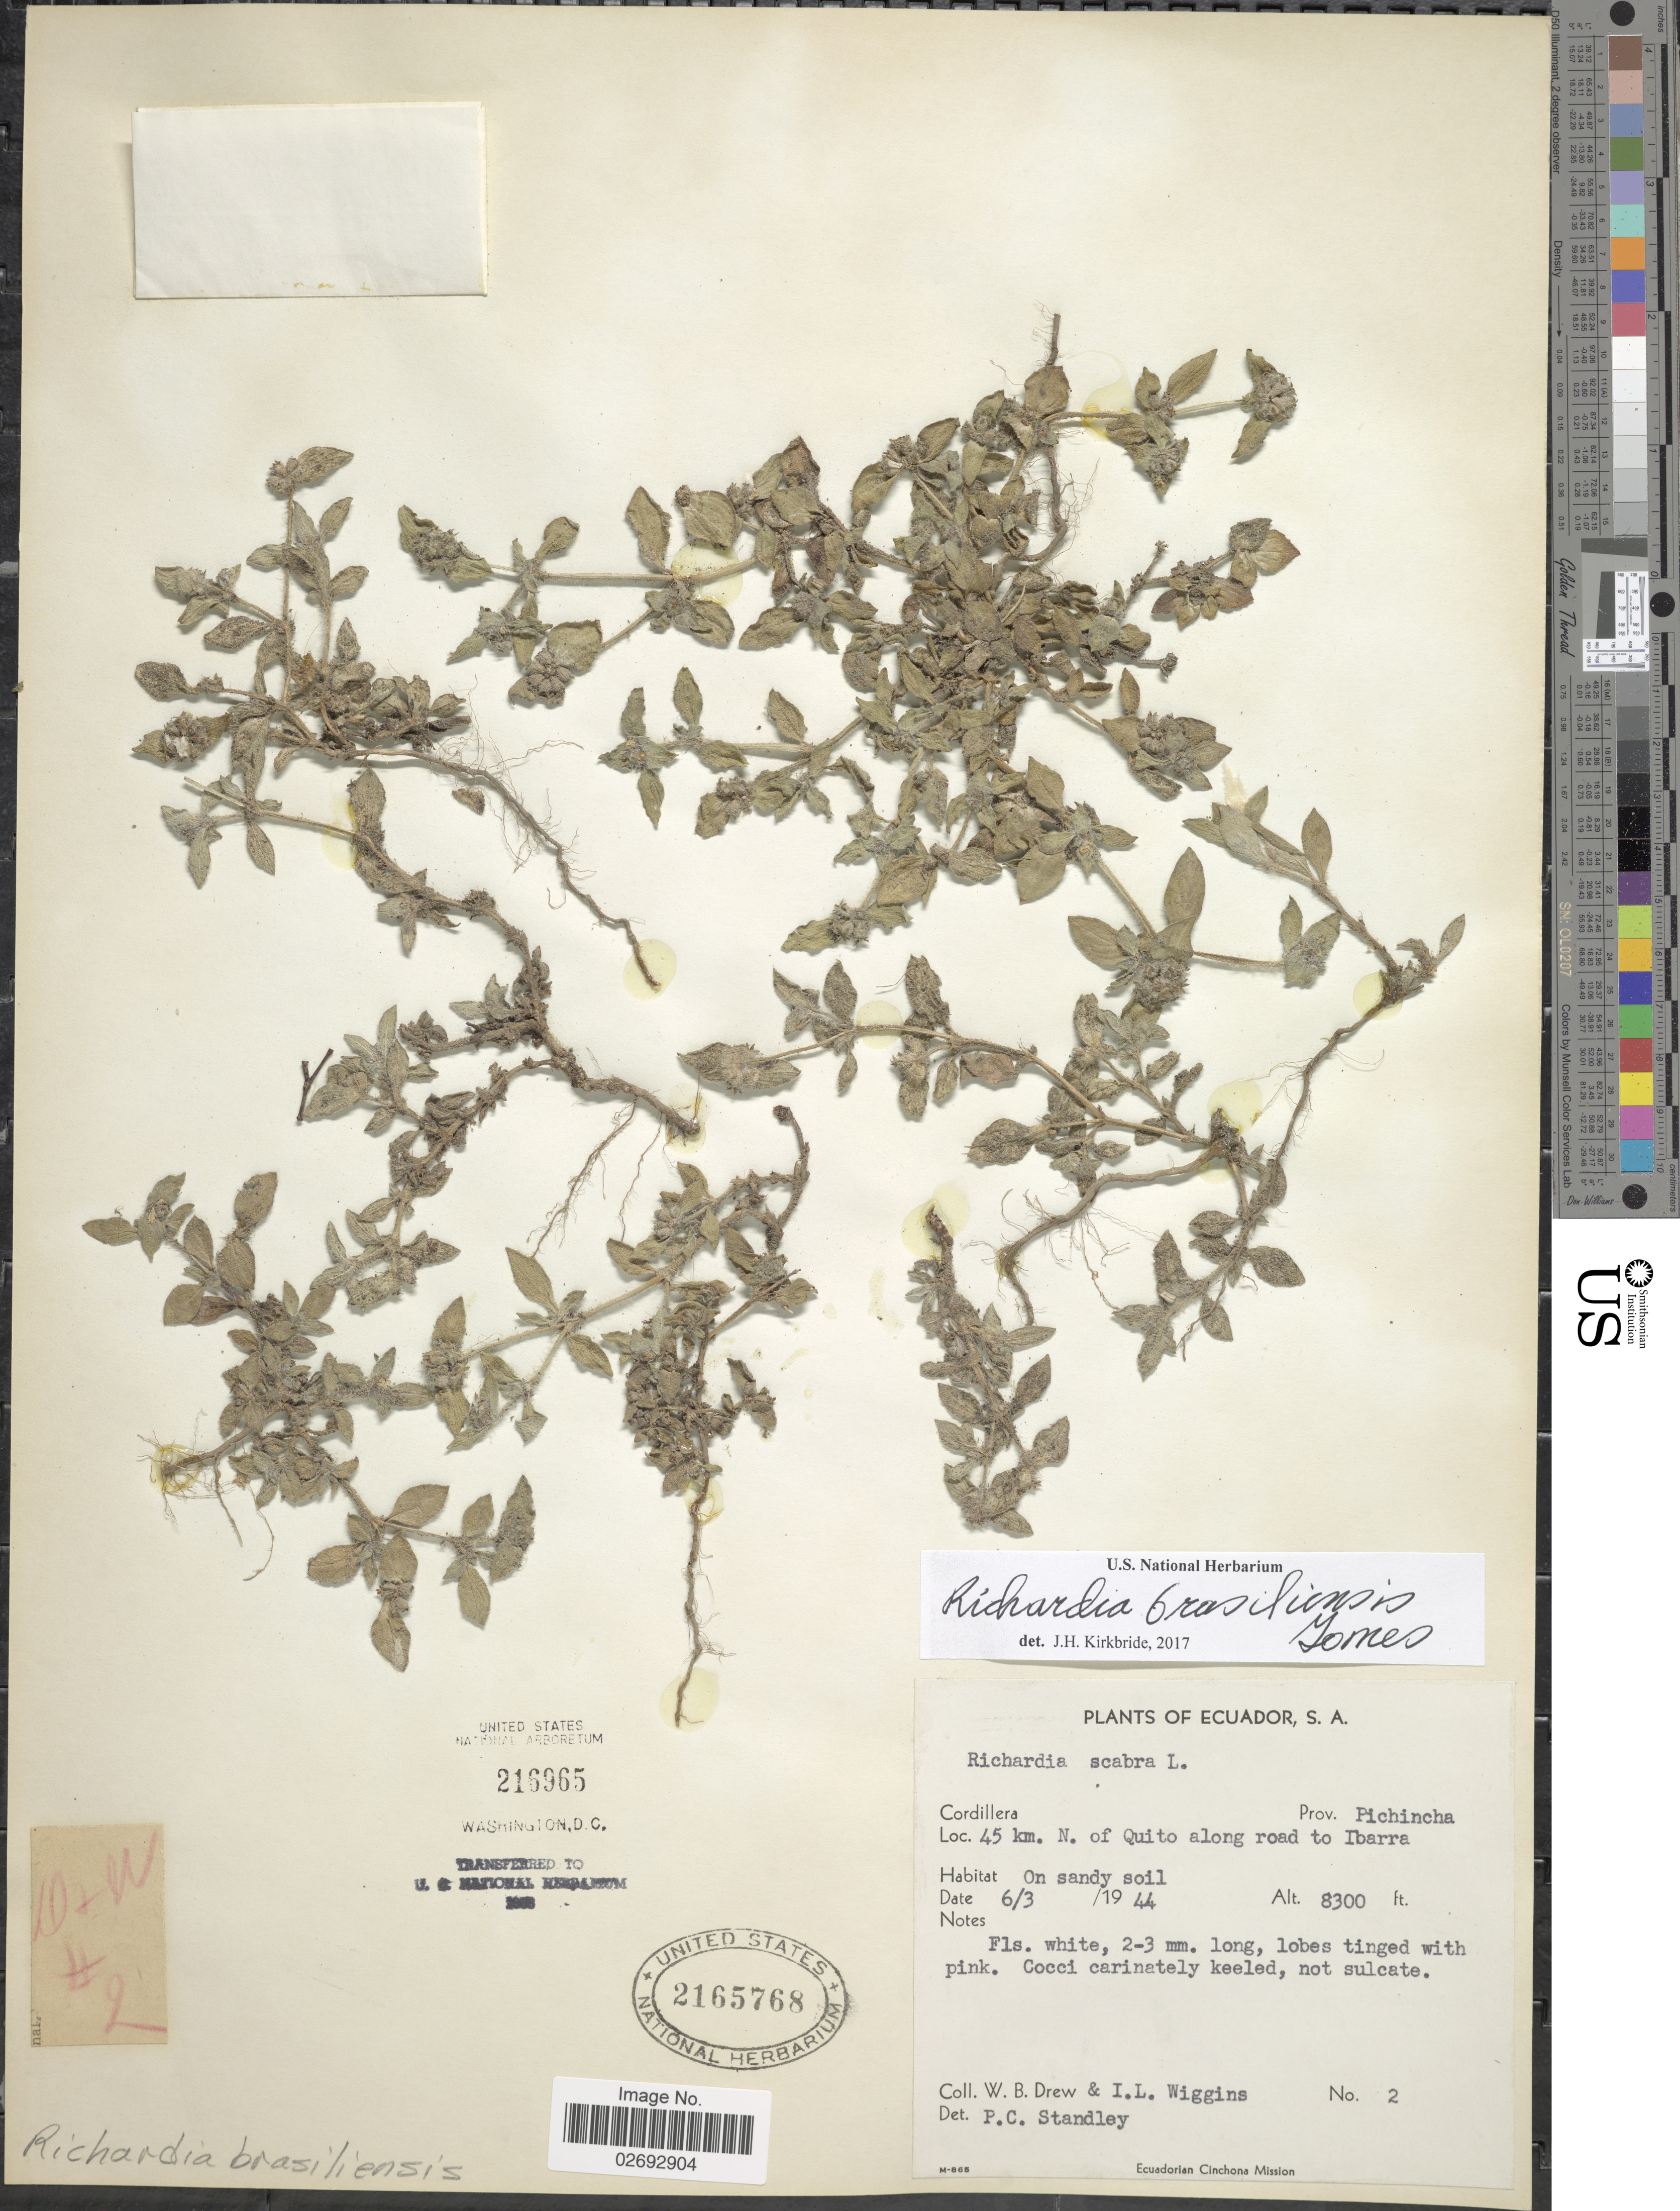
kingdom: Plantae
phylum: Tracheophyta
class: Magnoliopsida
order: Gentianales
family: Rubiaceae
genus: Richardia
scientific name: Richardia brasiliensis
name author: Gomes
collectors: W. B. Drew & I. L. Wiggins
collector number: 2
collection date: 1944-03-06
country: Ecuador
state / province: Pichincha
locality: Cordillera. 45 km. N. of Quito along road to Ibarra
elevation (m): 2530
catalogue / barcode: US 2165768